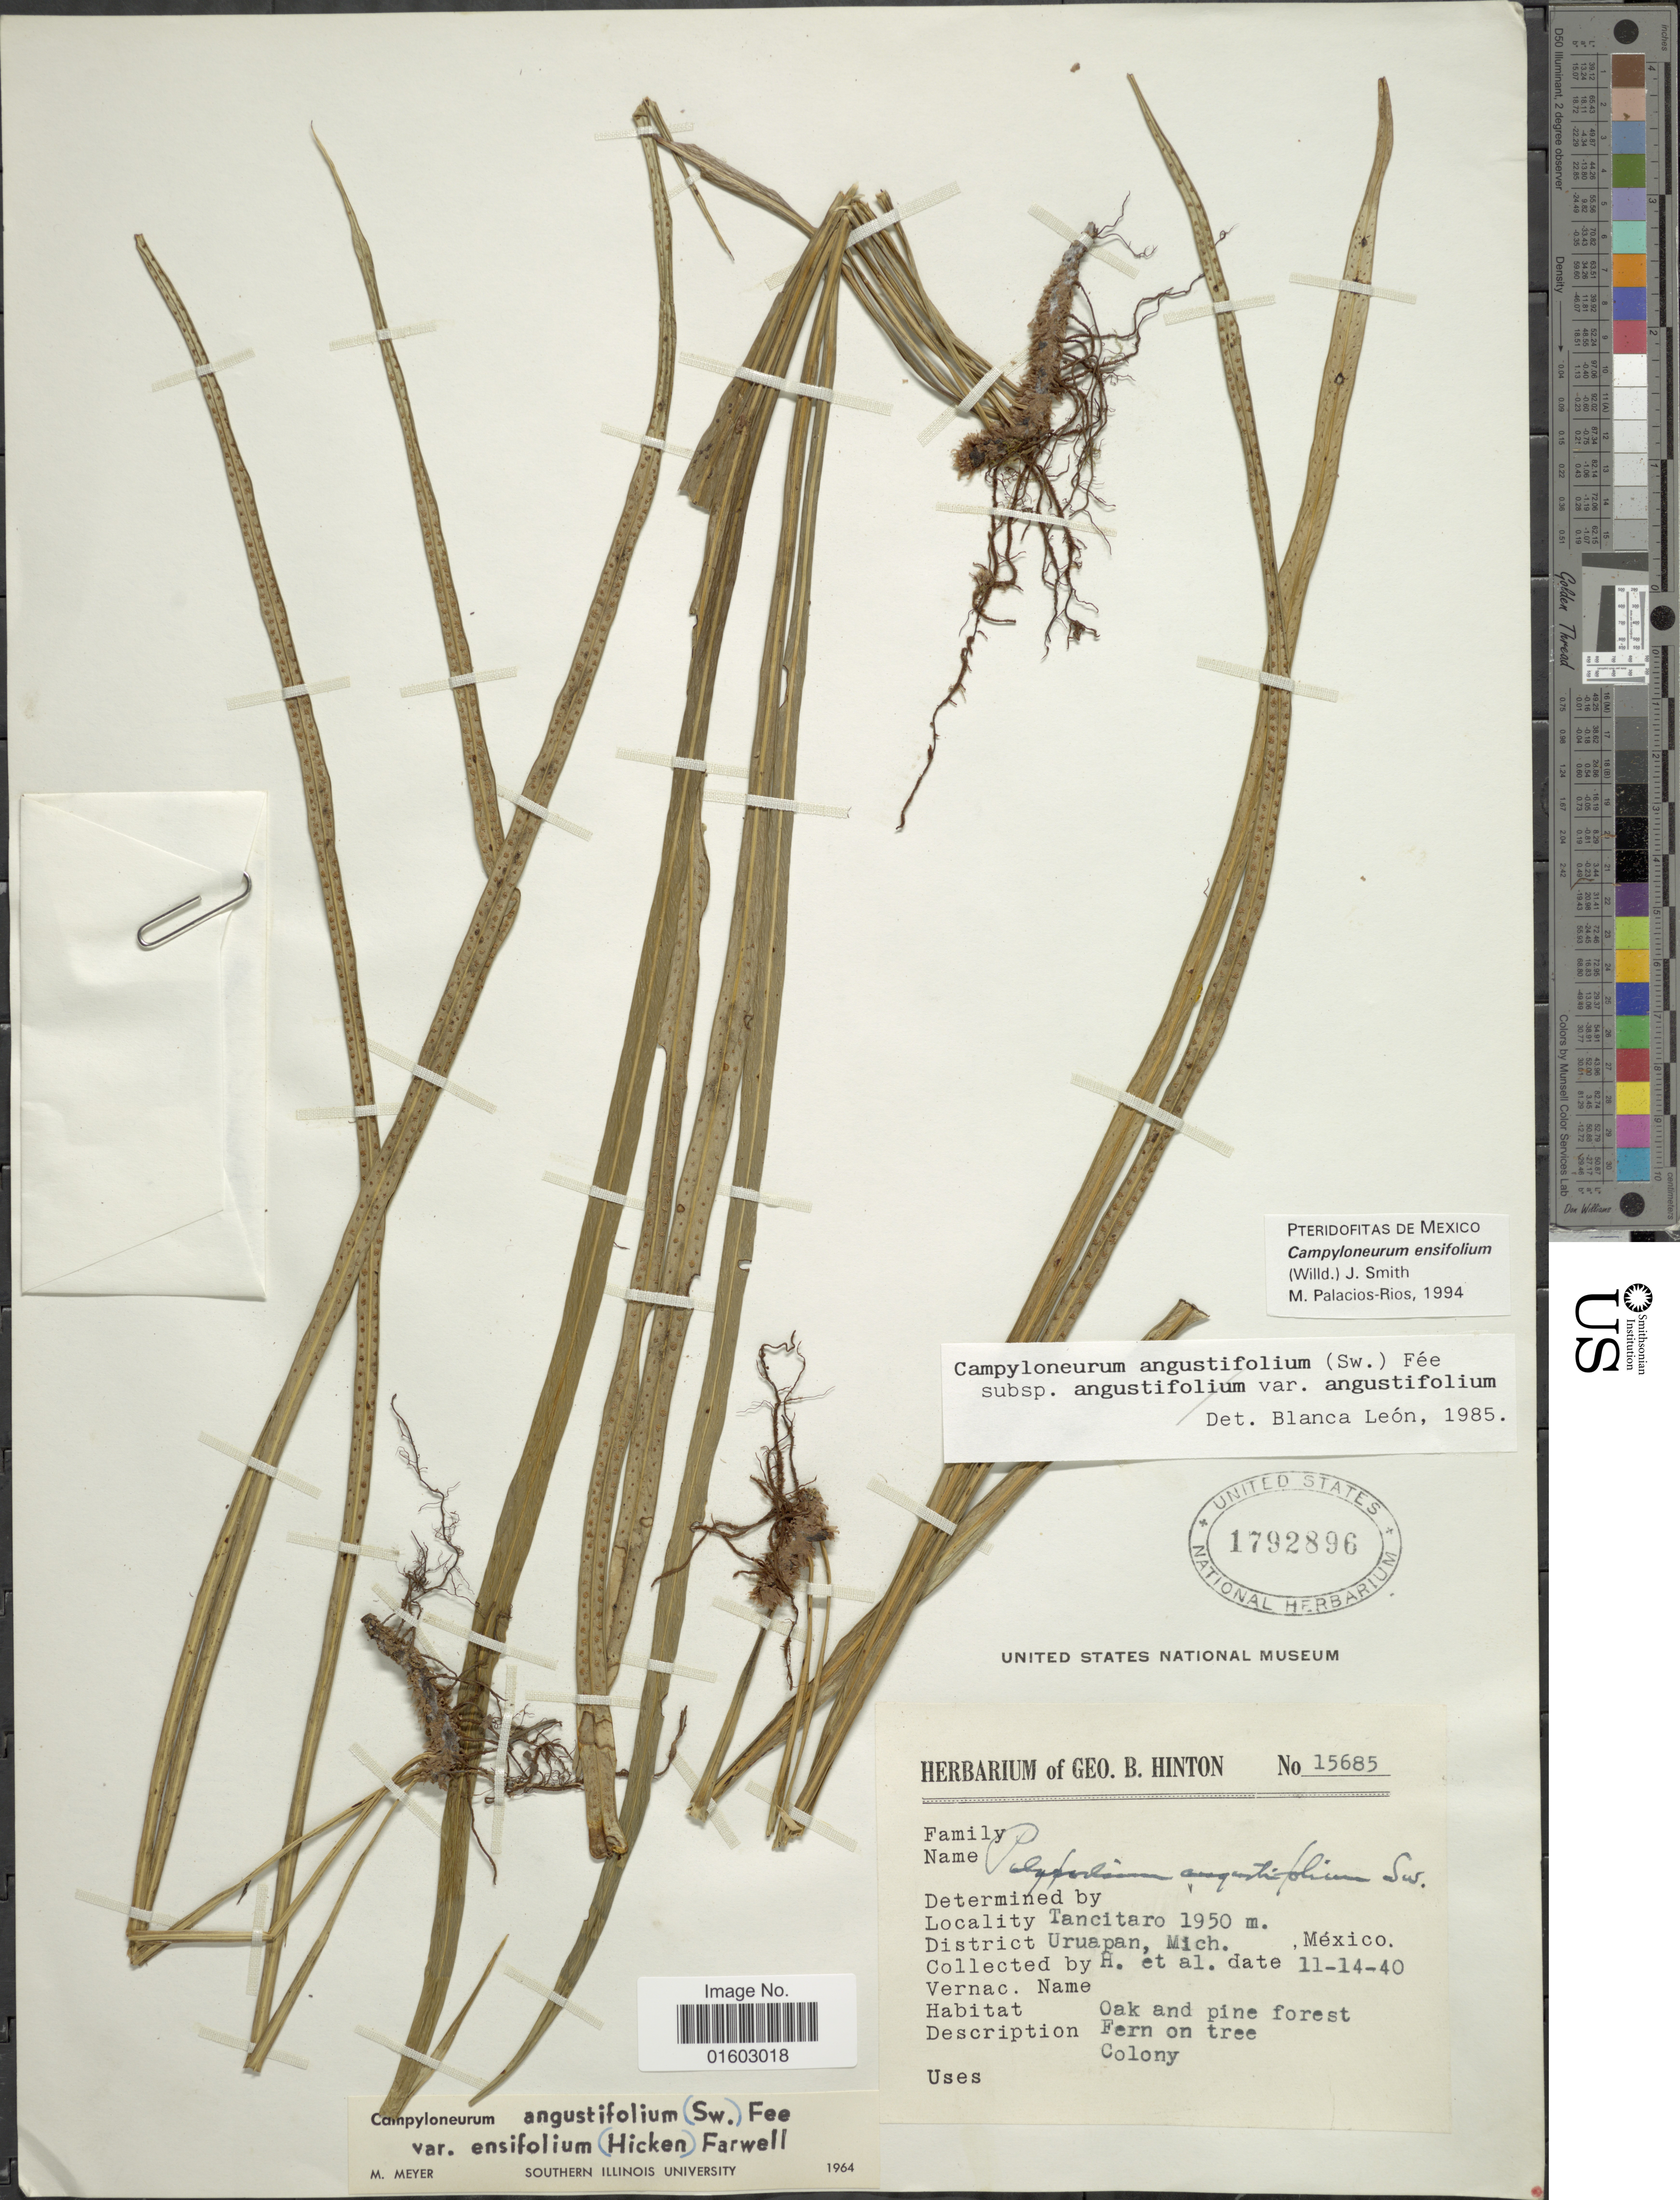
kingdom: Plantae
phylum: Tracheophyta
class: Polypodiopsida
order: Polypodiales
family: Polypodiaceae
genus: Campyloneurum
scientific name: Campyloneurum ensifolium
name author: (Willd.) J. Sm.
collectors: G. B. Hinton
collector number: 15685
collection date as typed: Transcribed d/m/y: 14/11/40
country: Mexico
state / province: Michoacán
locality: Tancitaro, Uruapan, Mich. Mexico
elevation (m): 1950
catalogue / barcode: US 1792896